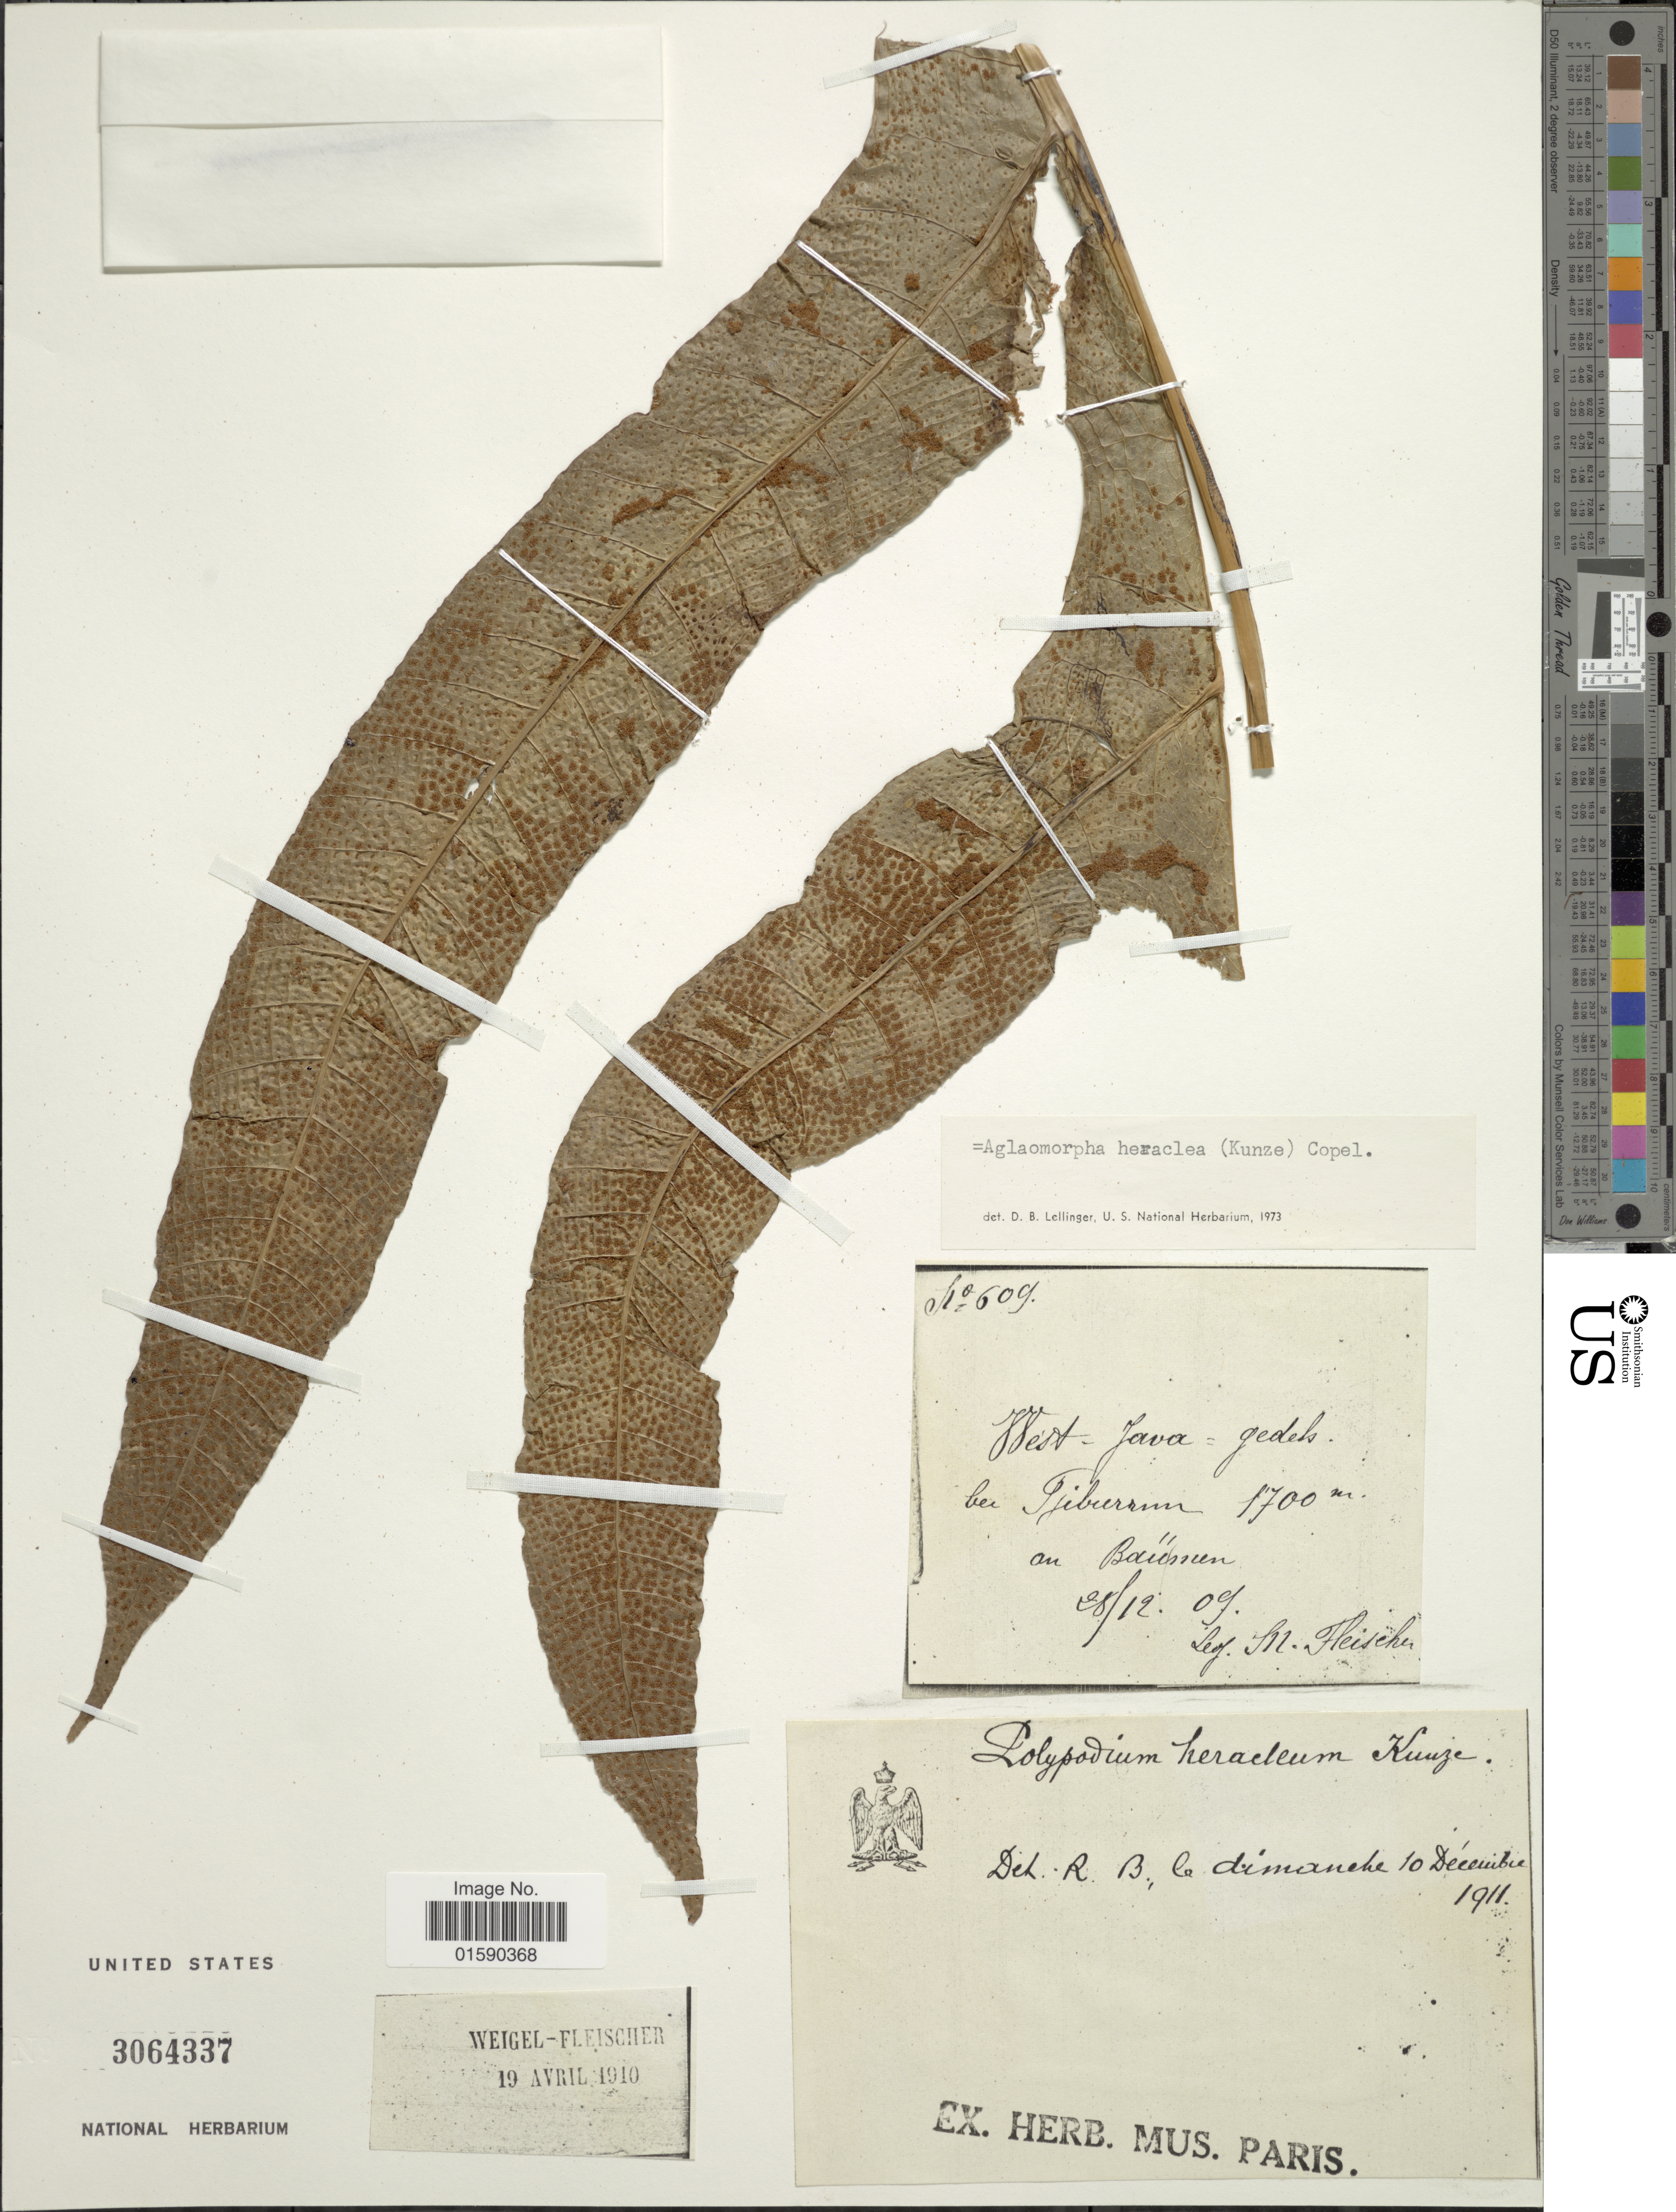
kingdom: Plantae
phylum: Tracheophyta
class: Polypodiopsida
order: Polypodiales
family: Polypodiaceae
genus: Aglaomorpha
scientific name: Aglaomorpha heraclea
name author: (Kunze) Copel.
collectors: M. Fleischer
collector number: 609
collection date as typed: Transcribed d/m/y: 28/12/9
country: Indonesia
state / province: Java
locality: West Java: gedeh bei Tjiburrum. [interpreted]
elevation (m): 1700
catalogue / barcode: US 3064337